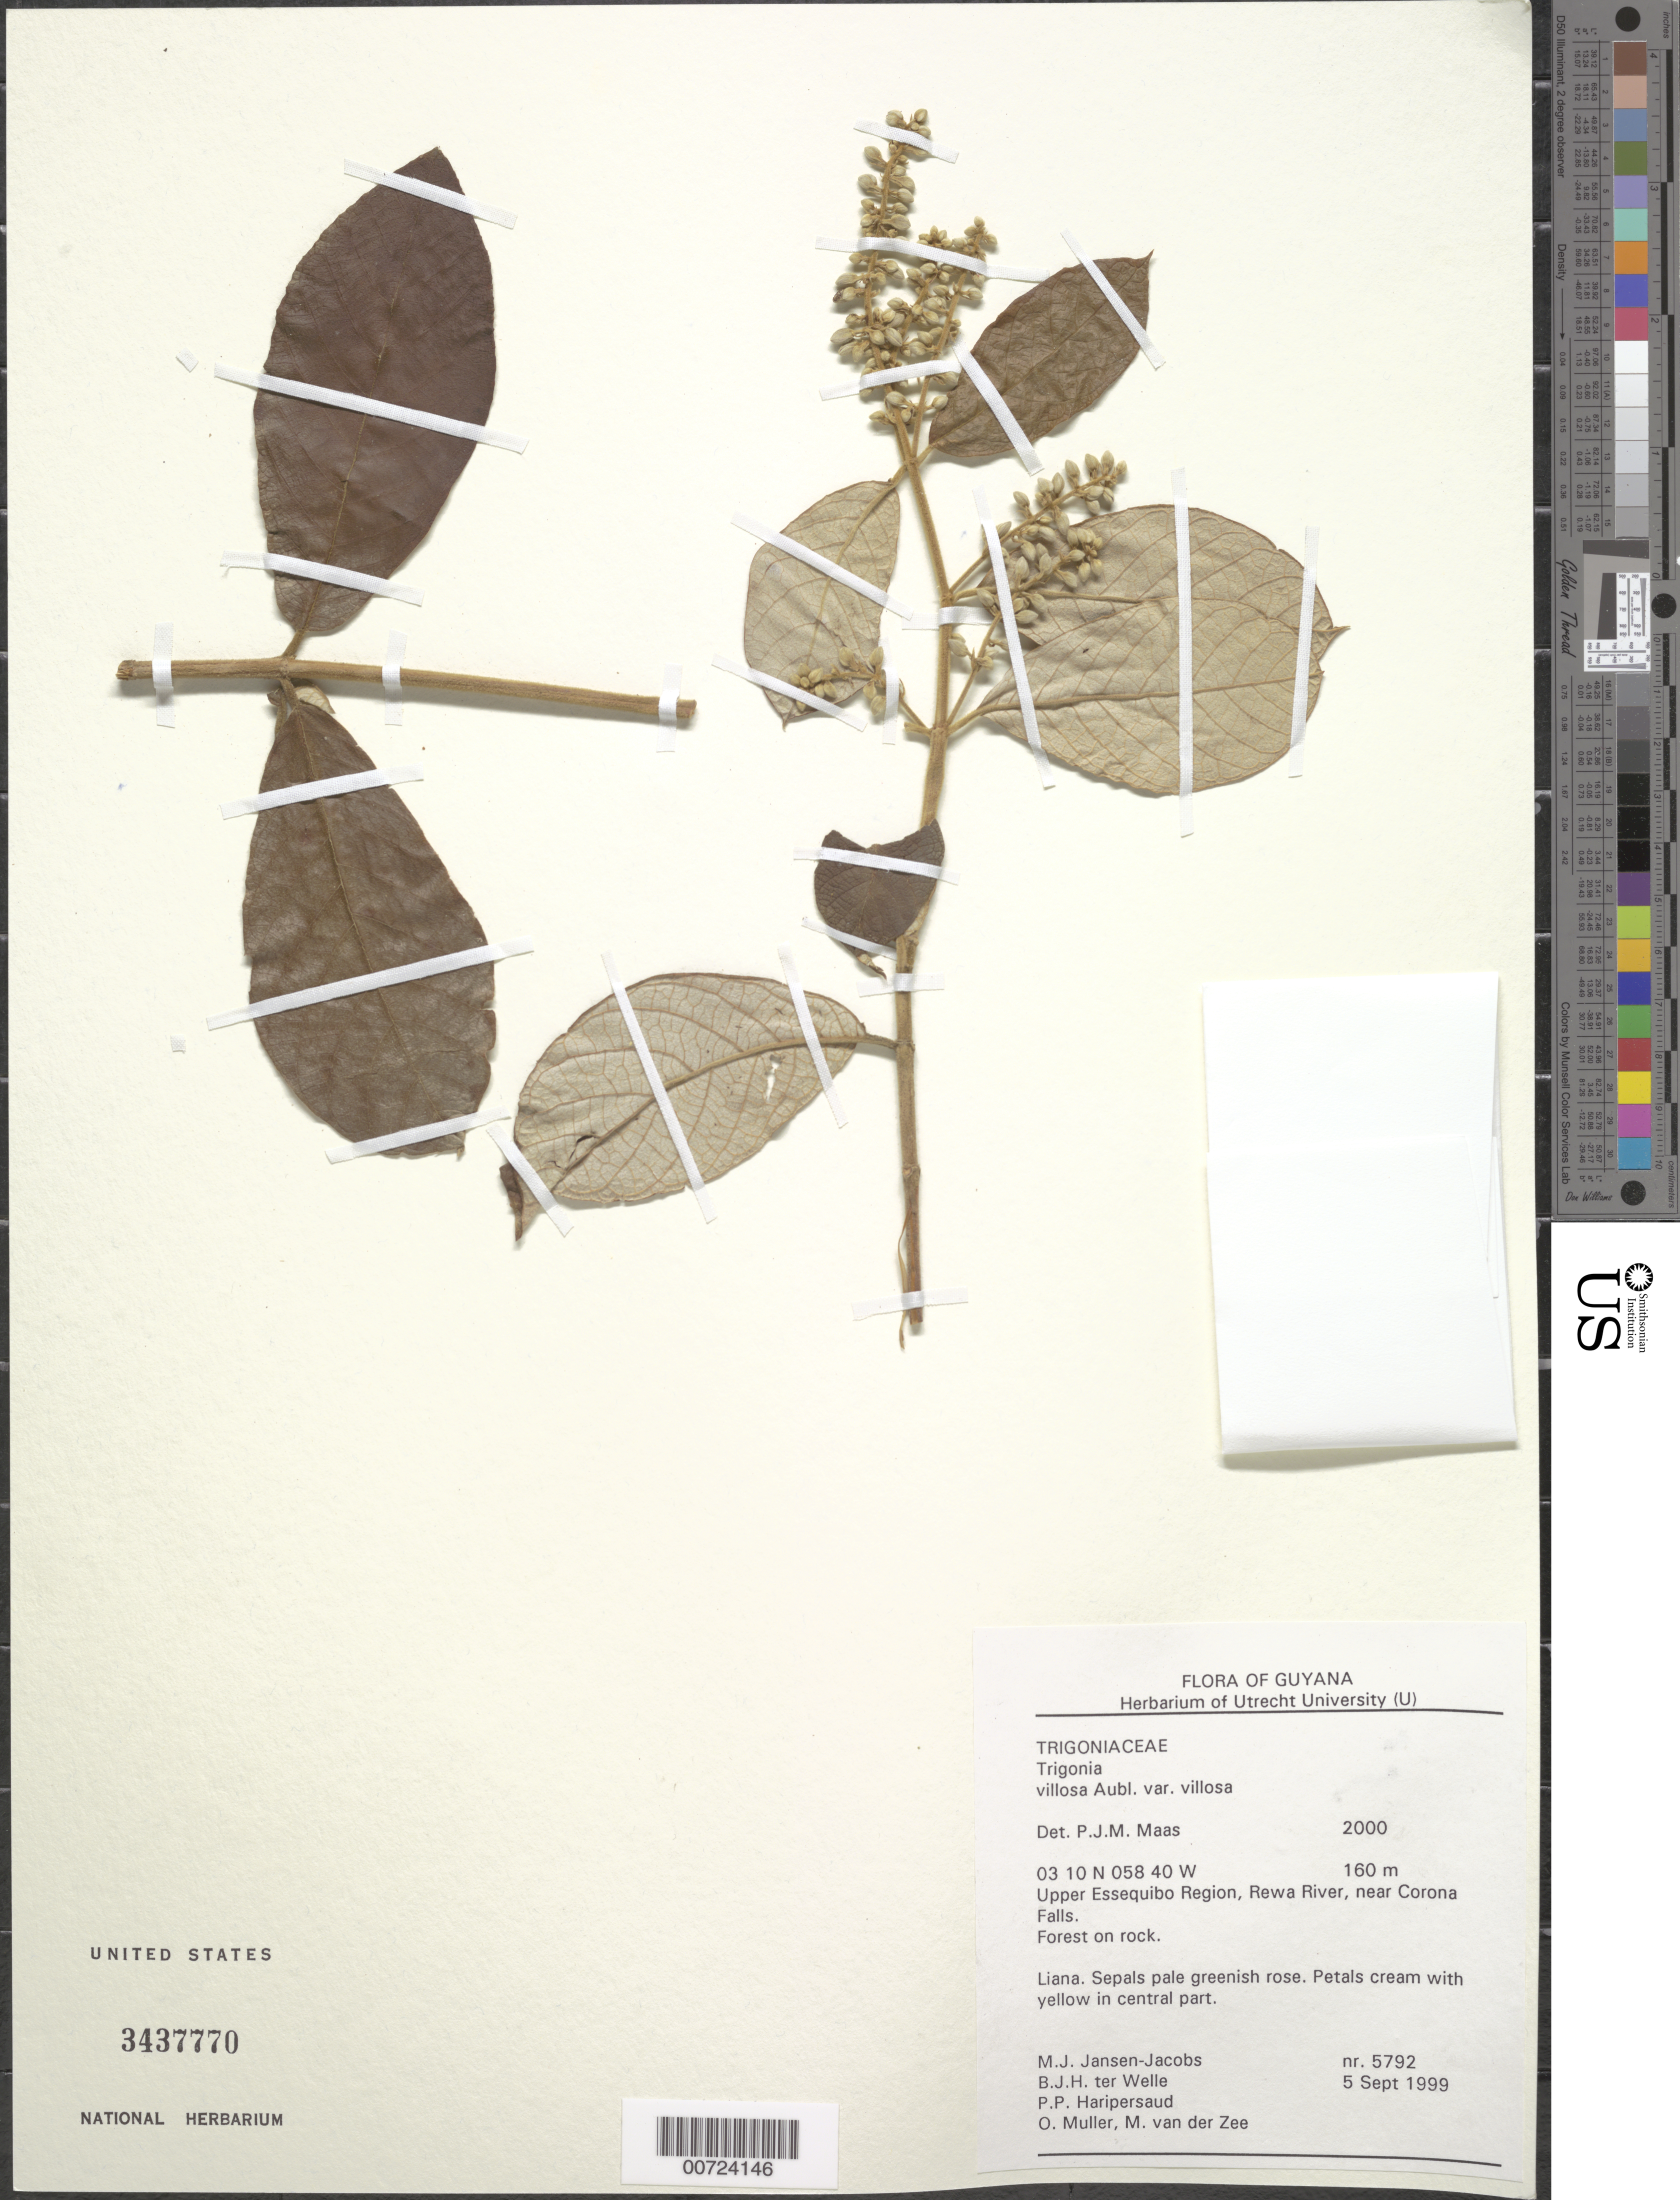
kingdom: Plantae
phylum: Tracheophyta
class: Magnoliopsida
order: Malpighiales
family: Trigoniaceae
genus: Trigonia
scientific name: Trigonia villosa var. villosa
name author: Aubl.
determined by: Maas, Paul J. M.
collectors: M. J. Jansen-Jacobs, B. Welle, P. Haripersaud, O. Muller & M. van der Zee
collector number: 5792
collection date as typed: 5-Sep-99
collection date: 1999-09-05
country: Guyana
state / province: U. Takutu-U. Essequibo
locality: Rewa River, near Corona Falls, Upper Essequibo Region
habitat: Forest on rock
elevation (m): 160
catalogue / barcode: US 3437770